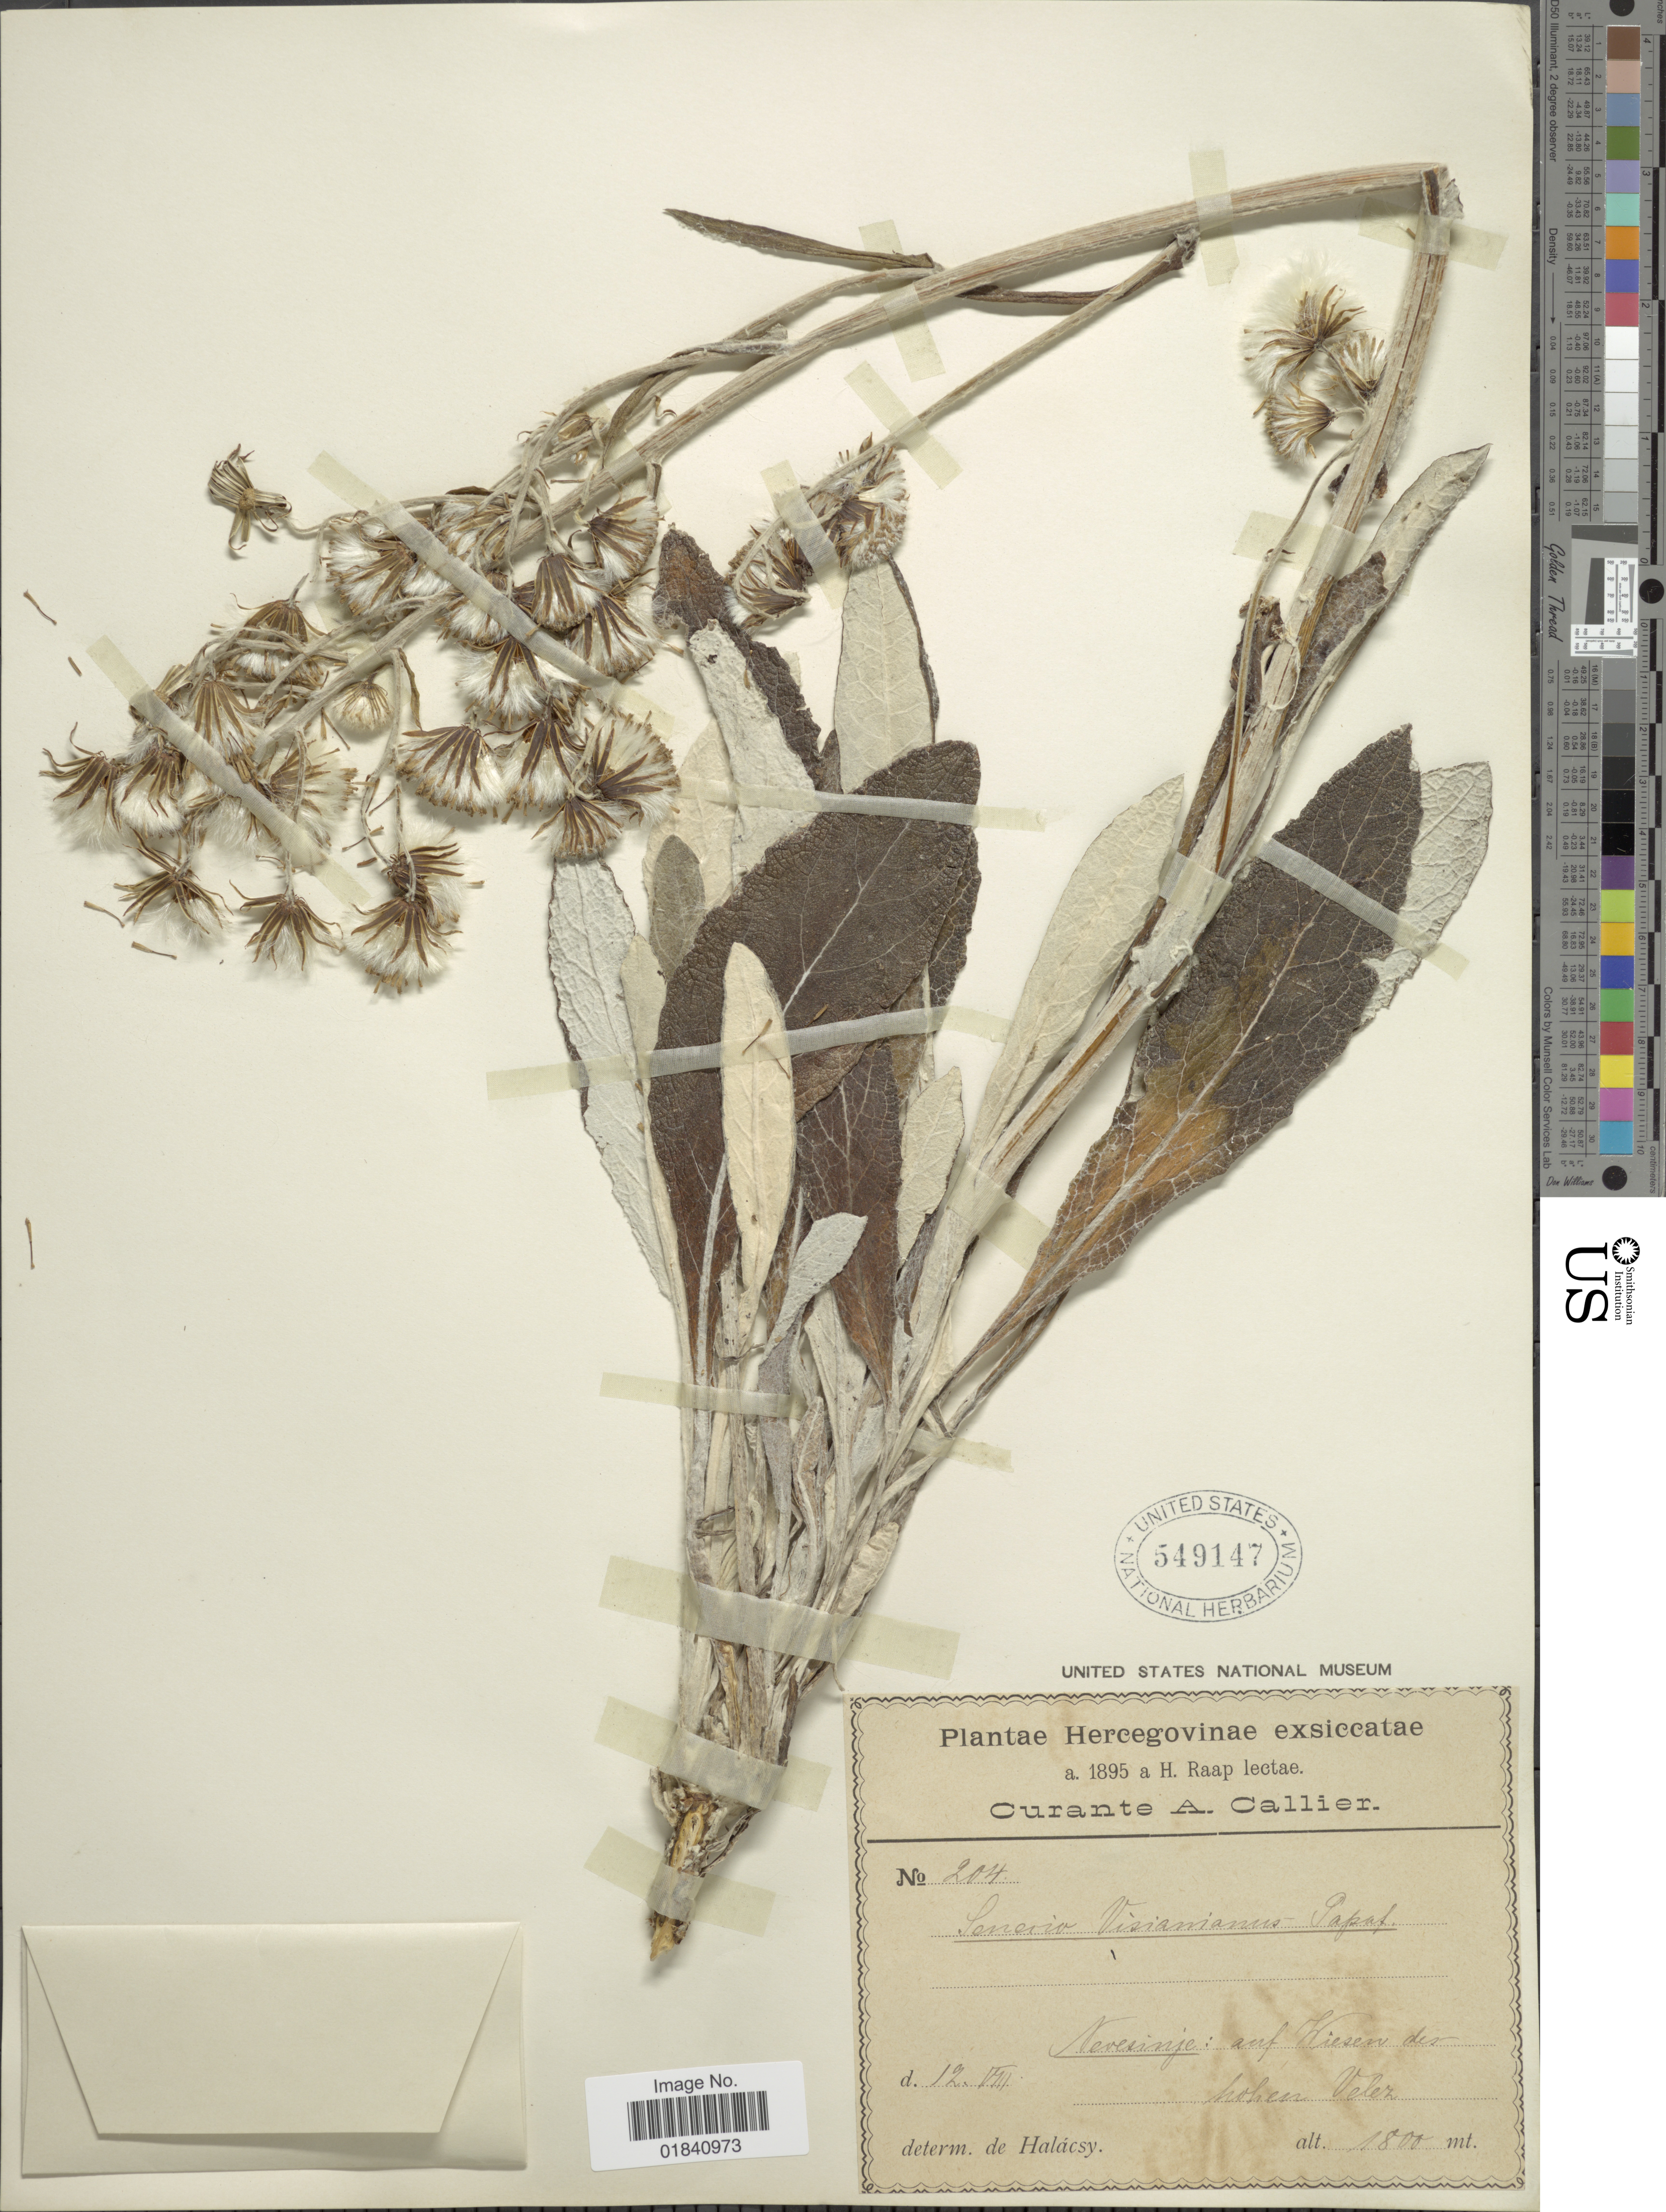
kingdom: Plantae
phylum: Tracheophyta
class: Magnoliopsida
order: Asterales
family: Asteraceae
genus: Senecio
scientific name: Senecio visianus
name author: Papaf. ex Vis.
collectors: H. Raap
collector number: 204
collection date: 1895-08-12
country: Bosnia and Herzegovina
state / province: Srpska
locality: Nevesinje: auf Wiesen der hohen Velez (Mt. Velez) [interpreted]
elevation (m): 1800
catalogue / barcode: US 549147